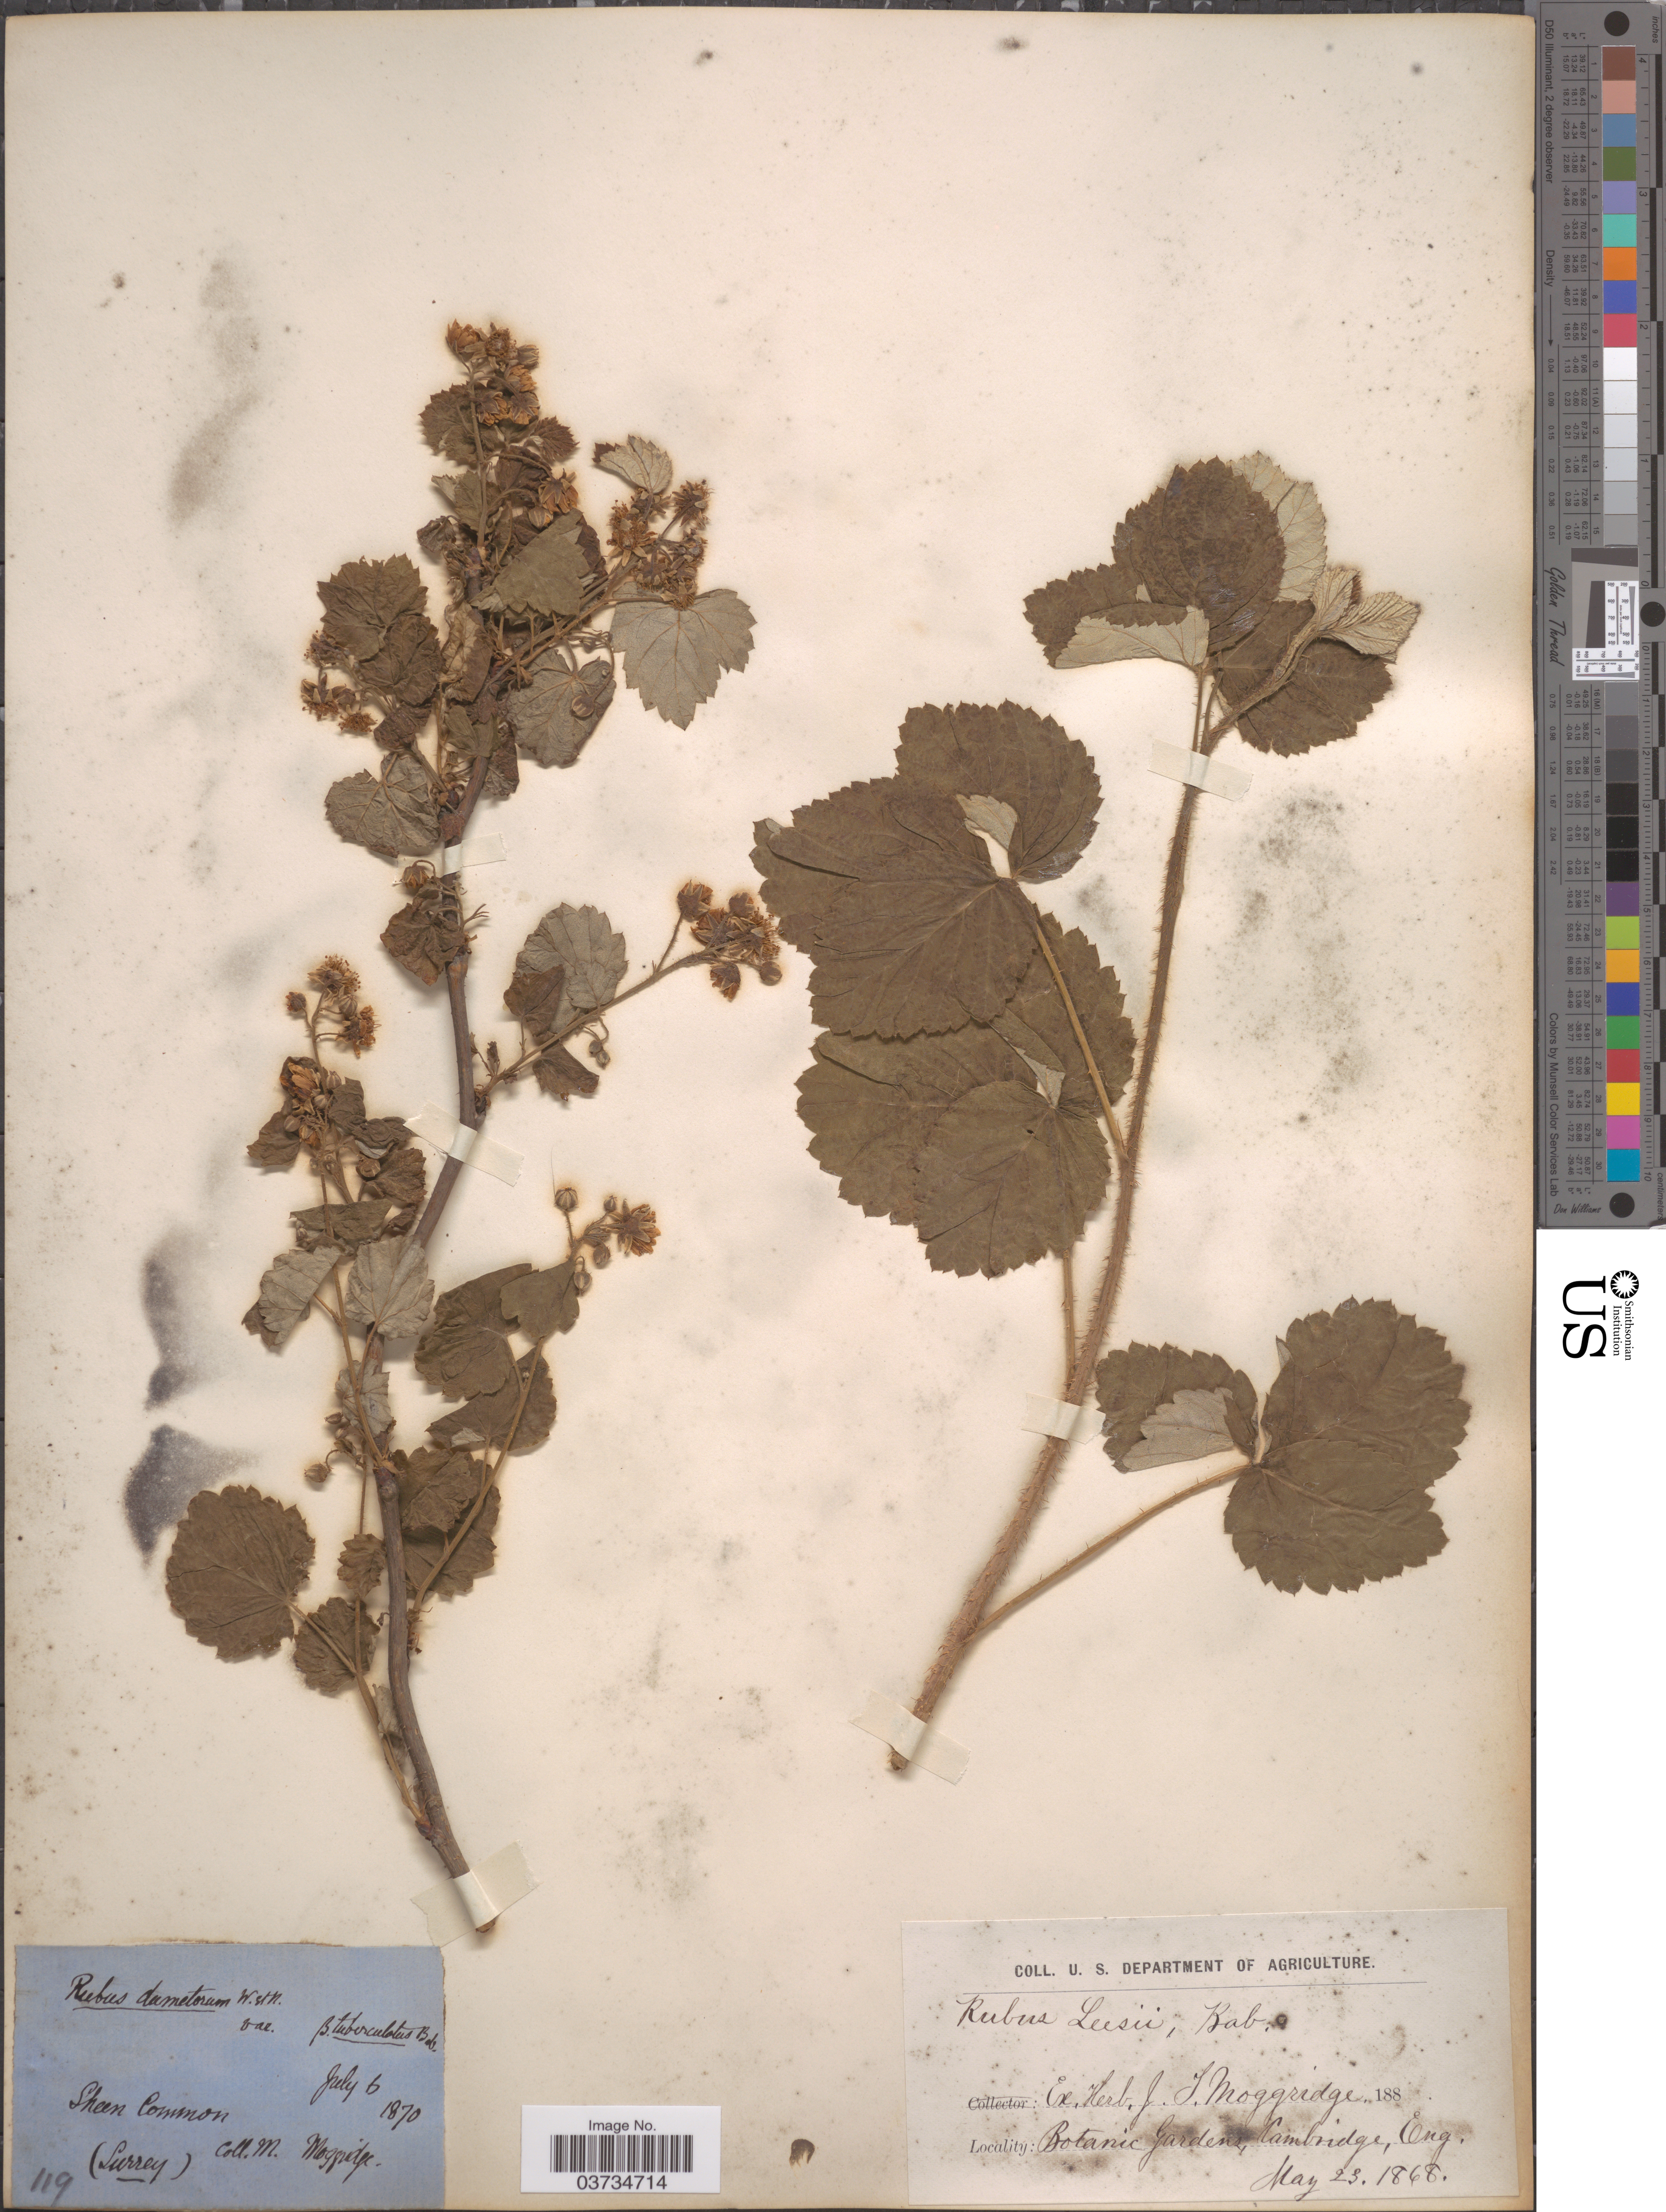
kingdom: Plantae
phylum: Tracheophyta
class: Magnoliopsida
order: Rosales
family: Rosaceae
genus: Rubus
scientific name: Rubus leesii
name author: Bab.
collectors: M. Moggridge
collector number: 119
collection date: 1868-05-23/1870-07-06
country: United Kingdom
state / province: England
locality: Sheen (Surrey). Botanic Gardens, Cambridge, Eng.